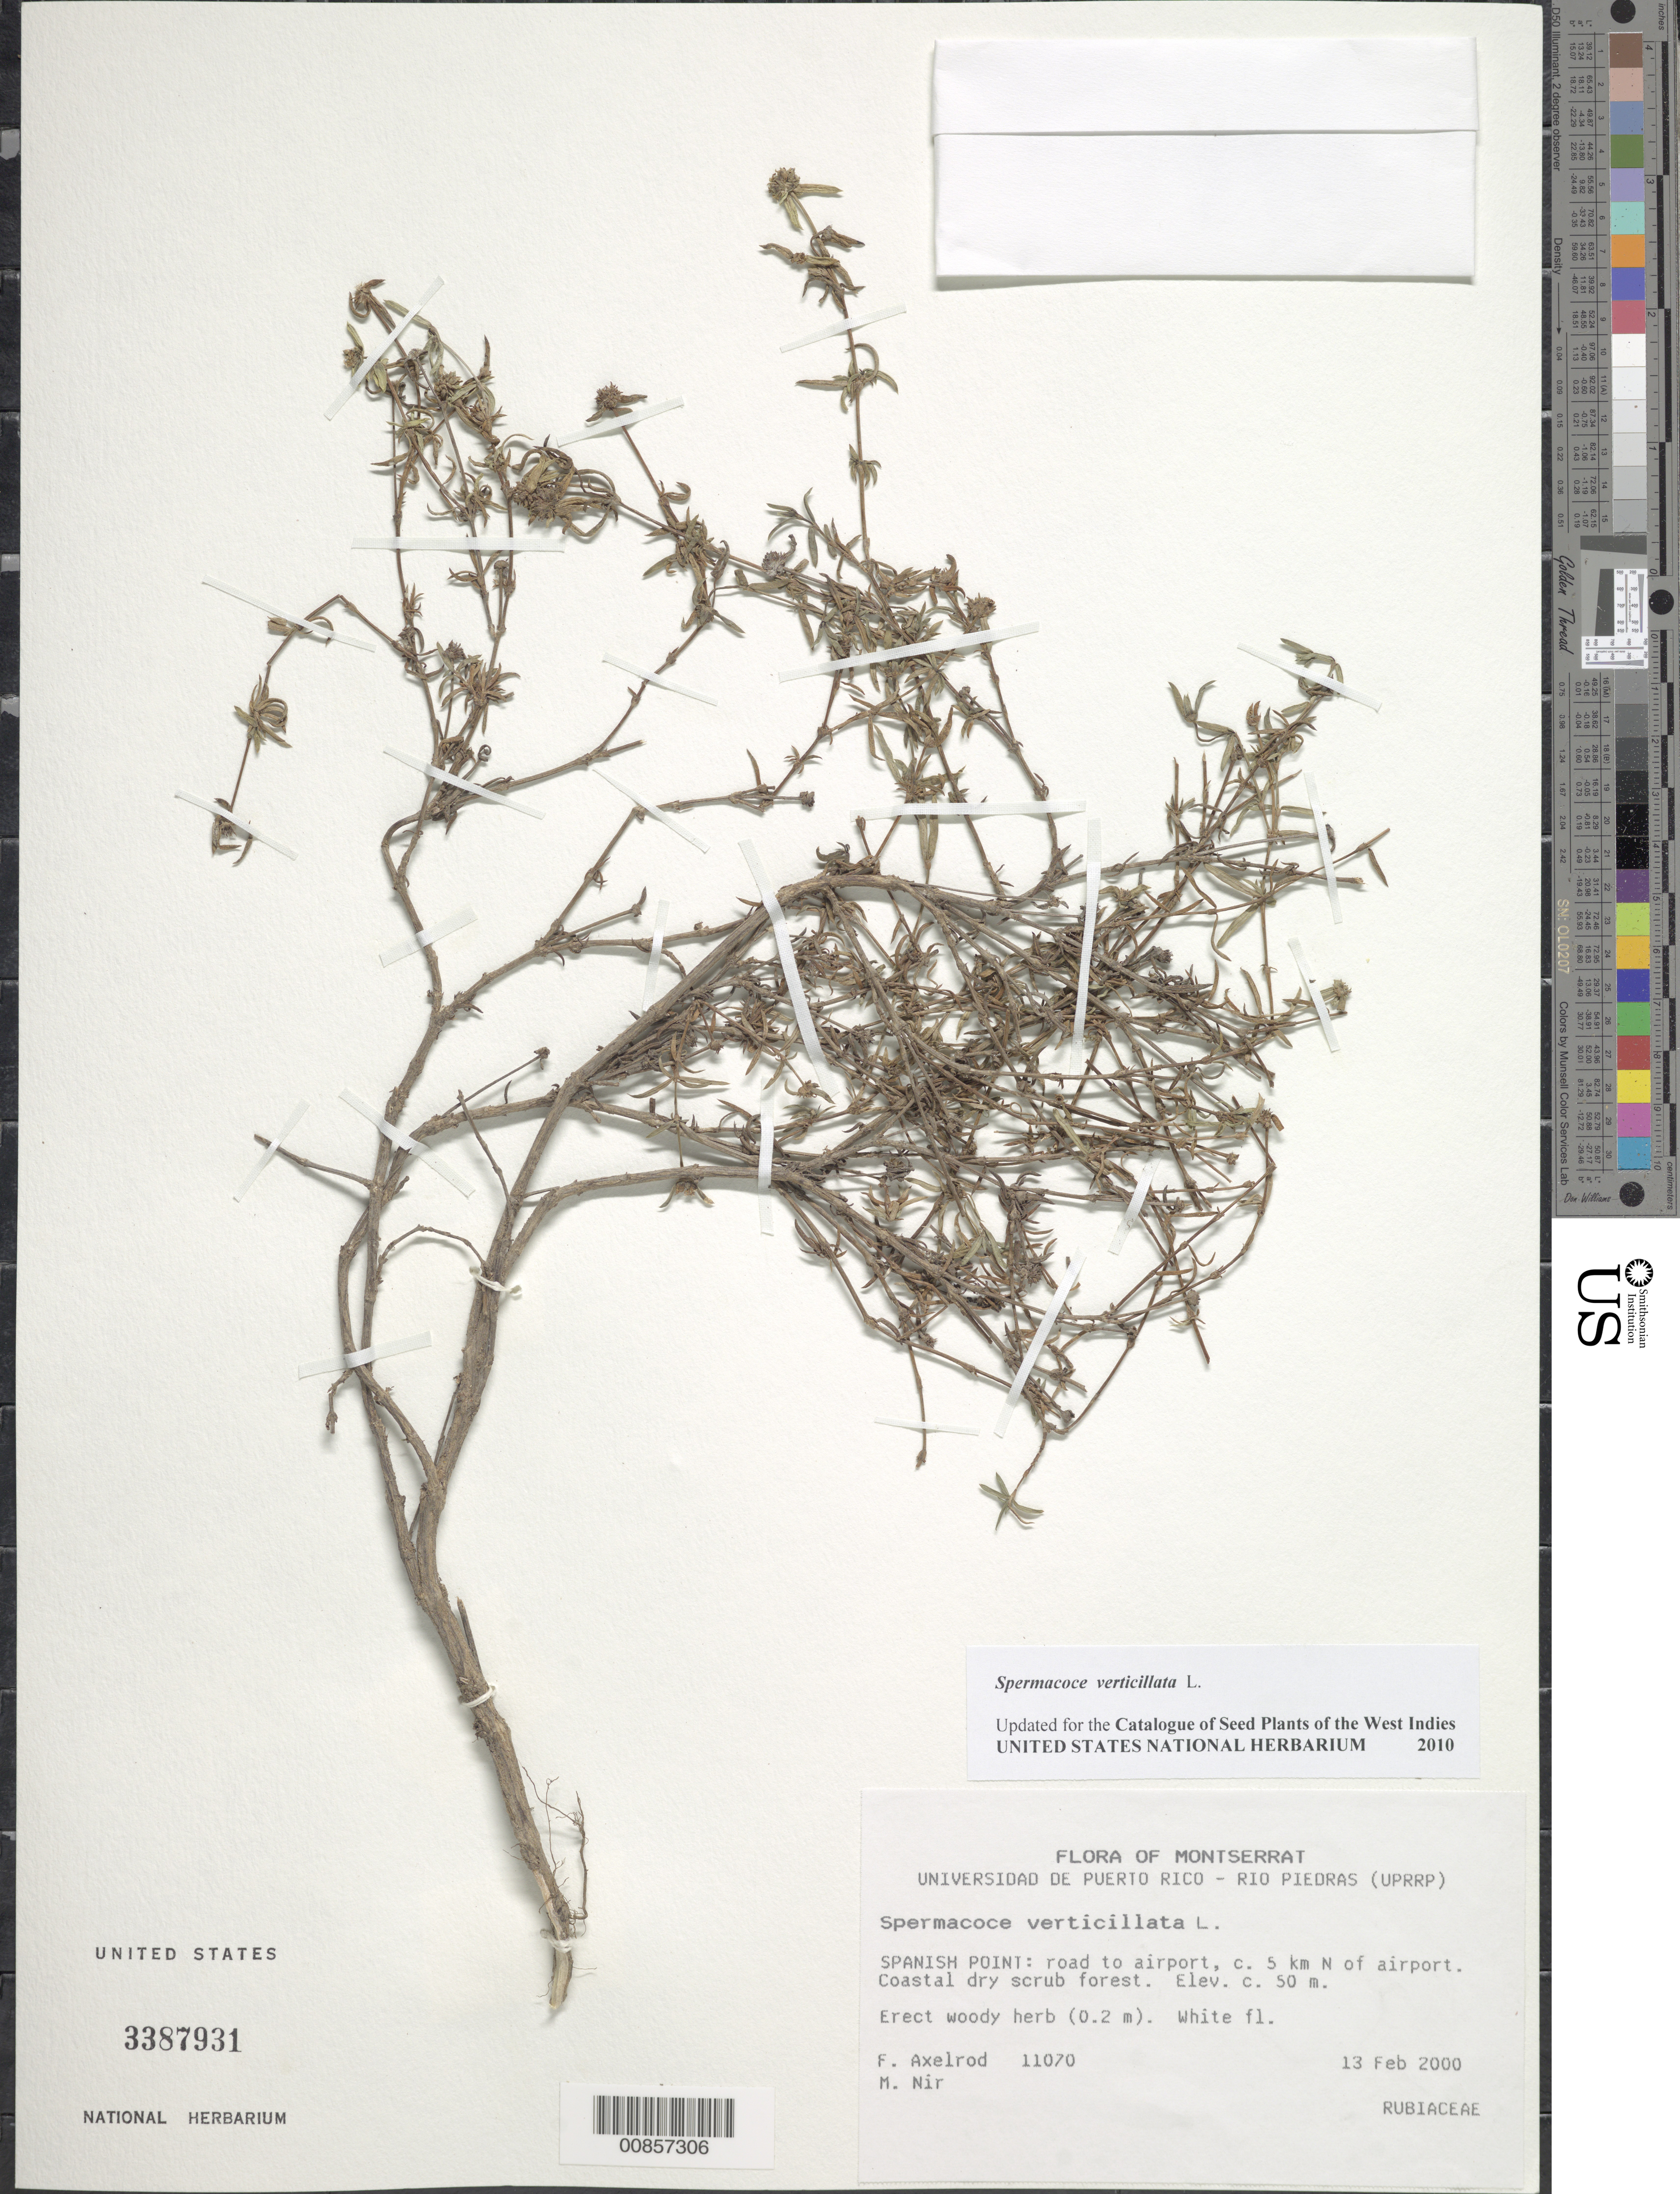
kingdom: Plantae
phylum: Tracheophyta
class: Magnoliopsida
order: Gentianales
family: Rubiaceae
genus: Spermacoce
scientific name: Spermacoce verticillata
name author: L.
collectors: F. S. Axelrod & M. A. Nir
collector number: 11070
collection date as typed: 13 Feb 2000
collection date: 2000-02-13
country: Montserrat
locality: Spanish Point: Road to airport, c. 5 km N of airport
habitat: Coastal dry scrub forest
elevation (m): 50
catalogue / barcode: US 3387931